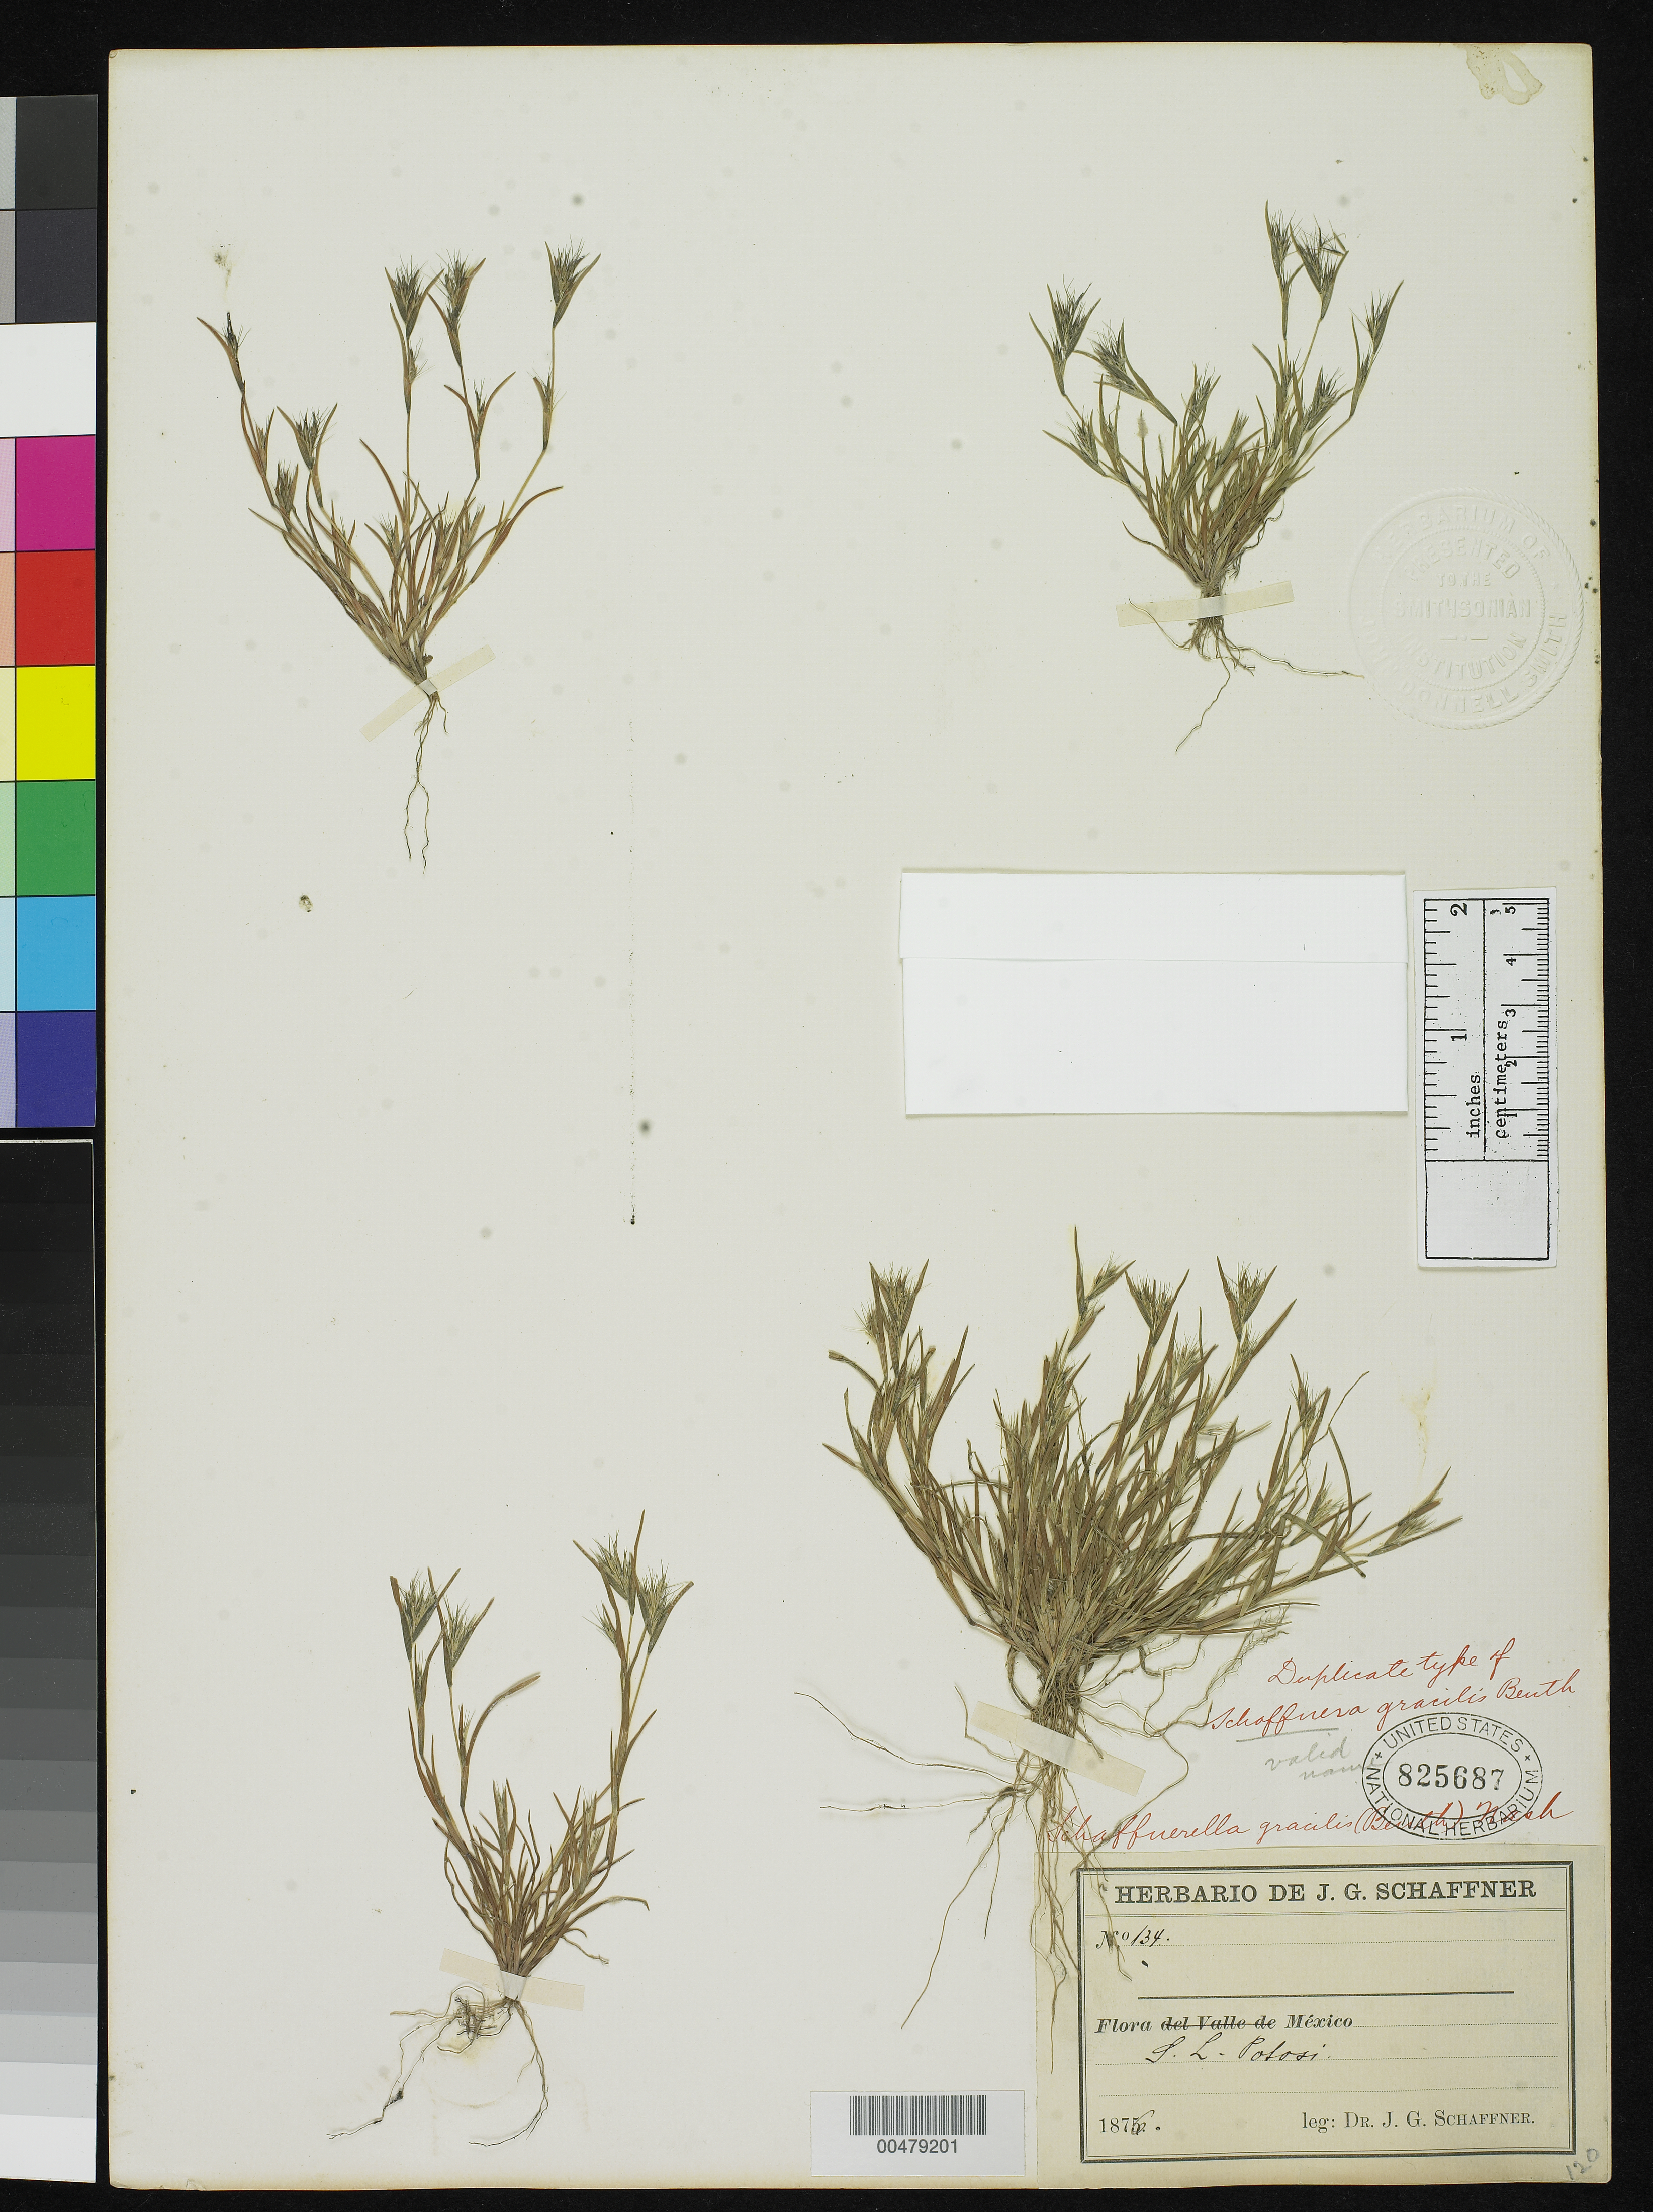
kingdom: Plantae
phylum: Tracheophyta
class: Liliopsida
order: Poales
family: Poaceae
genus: Schaffnera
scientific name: Schaffnera gracilis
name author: Benth. in Hook. f.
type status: Isotype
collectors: J. G. Schaffner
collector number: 134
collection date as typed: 1876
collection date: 1876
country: Mexico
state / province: San Luis Potosi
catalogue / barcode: US 825687